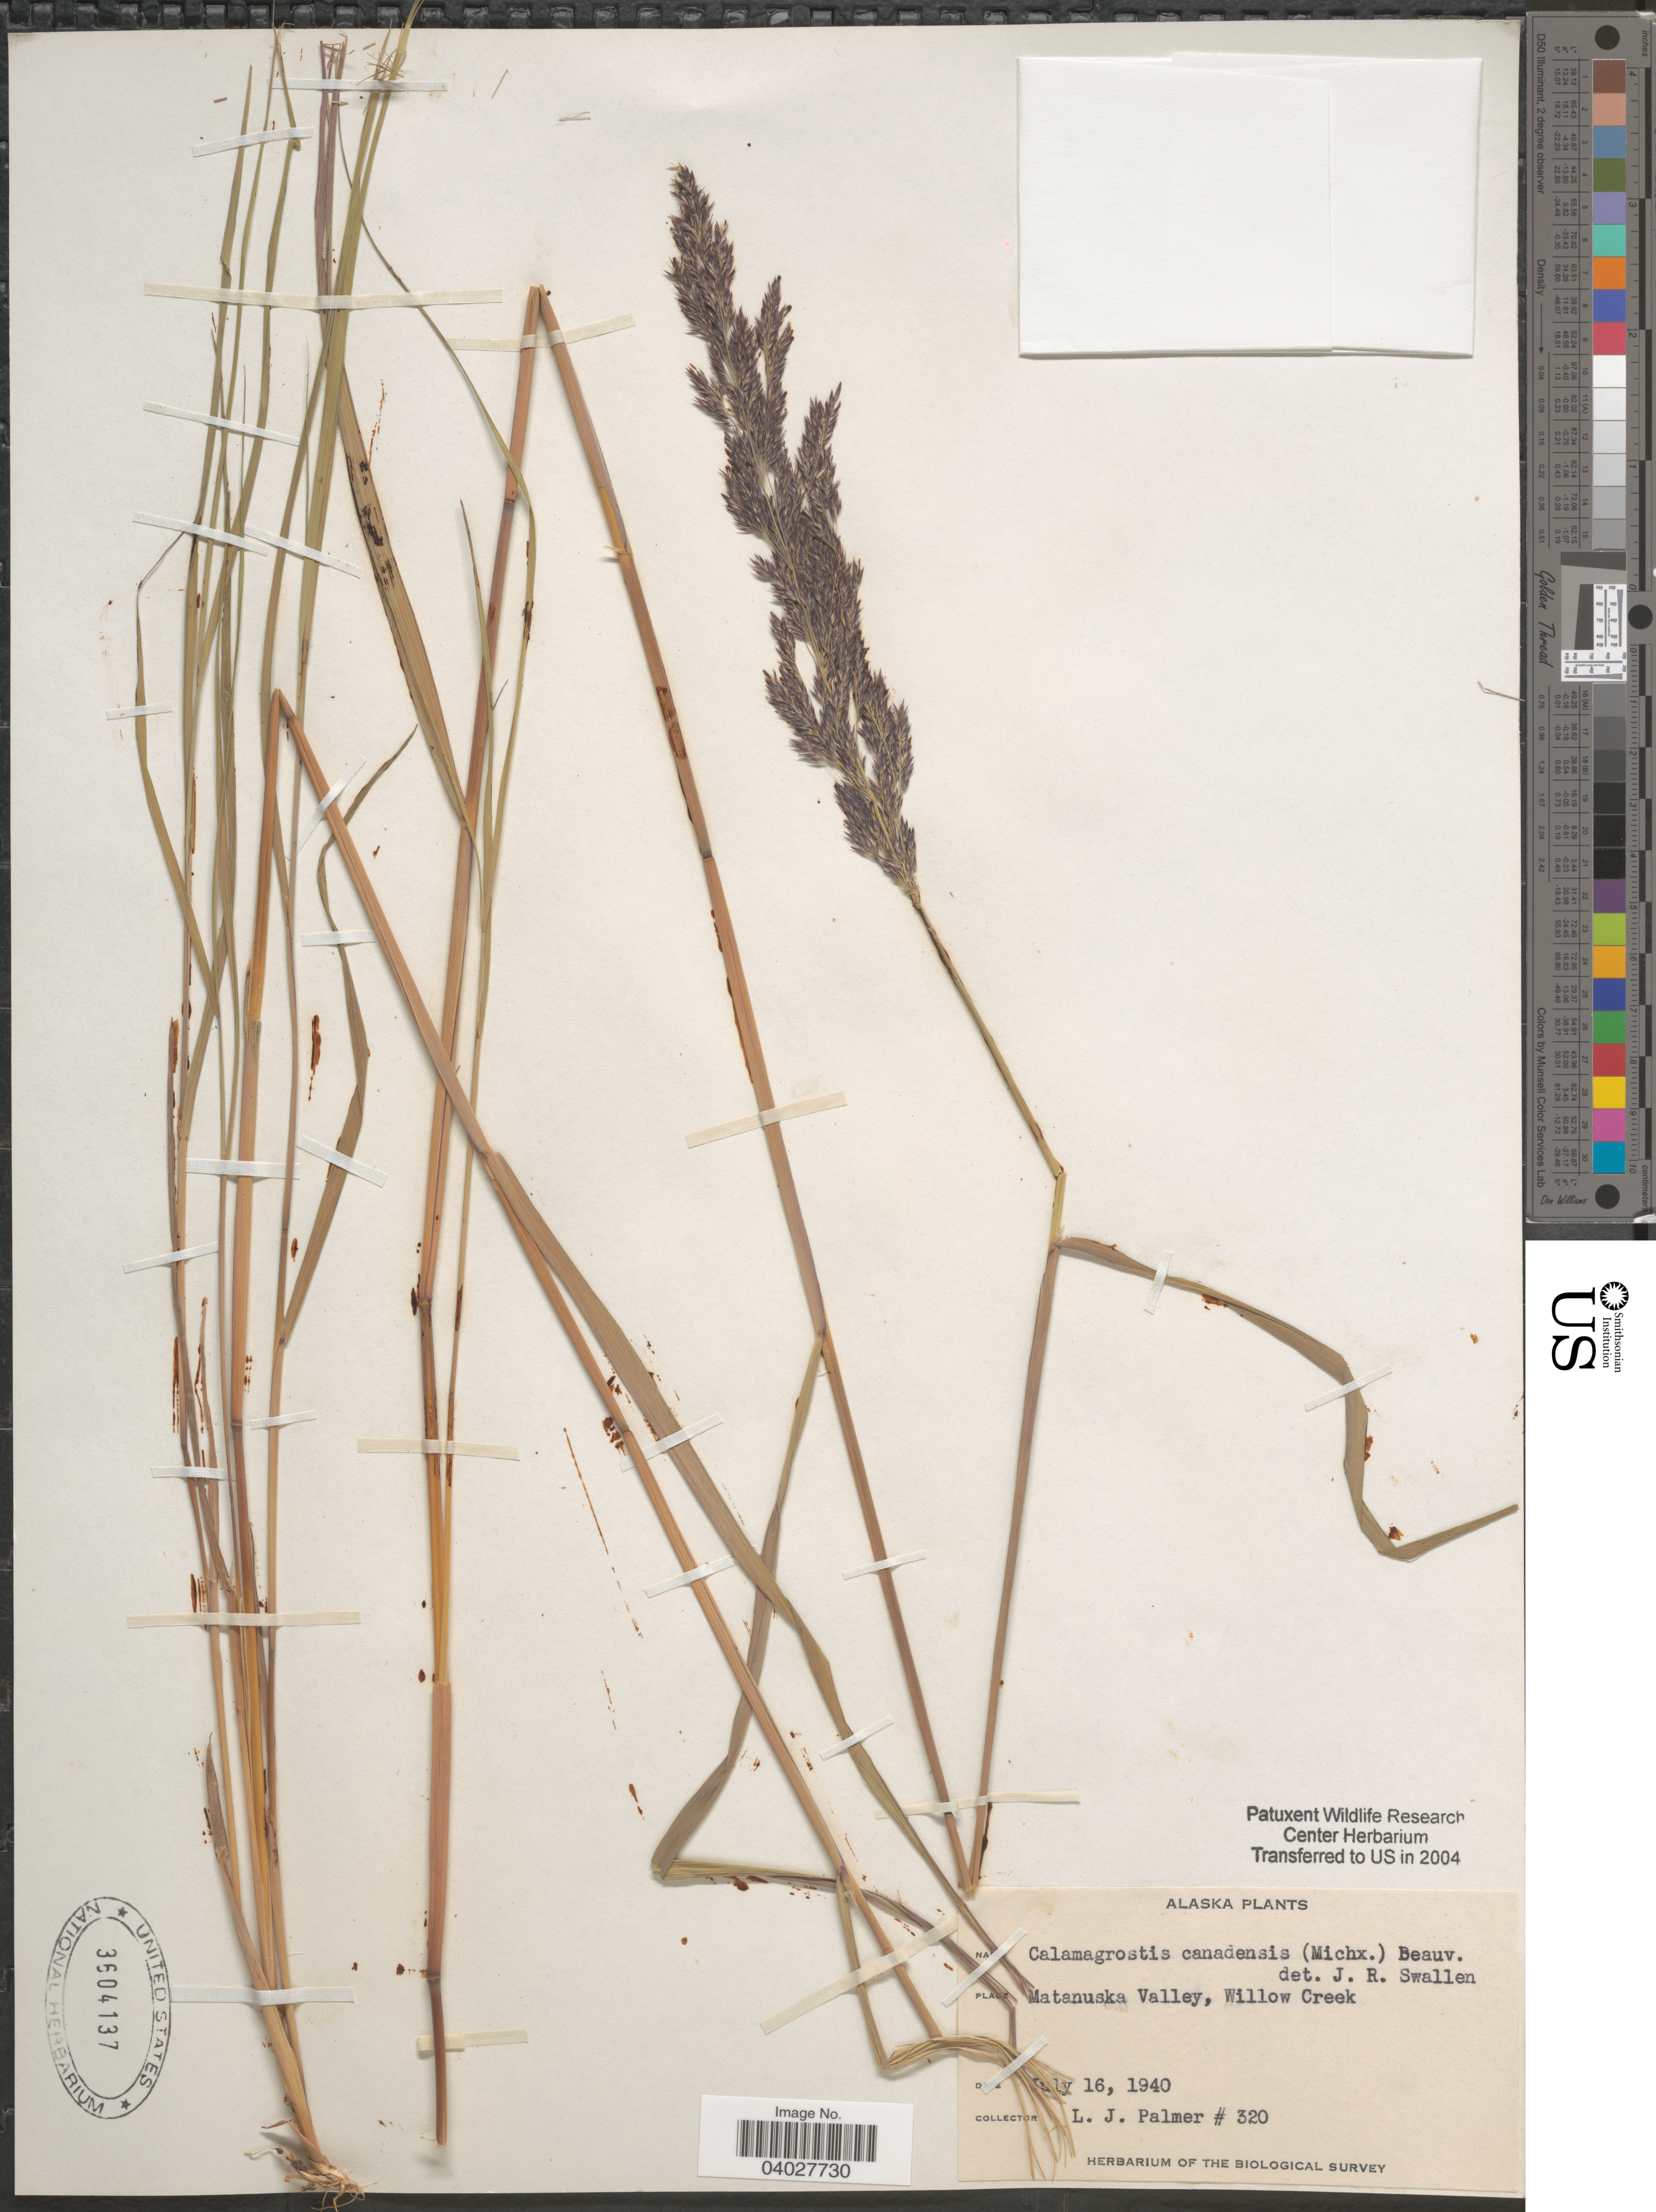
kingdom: Plantae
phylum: Tracheophyta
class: Liliopsida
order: Poales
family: Poaceae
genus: Calamagrostis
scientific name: Calamagrostis canadensis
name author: (Michx.) P. Beauv.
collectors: L. J. Palmer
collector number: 320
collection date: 1940-07-16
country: United States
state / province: Alaska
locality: Matanuska Valley, Willow Creek.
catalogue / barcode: US 3604137